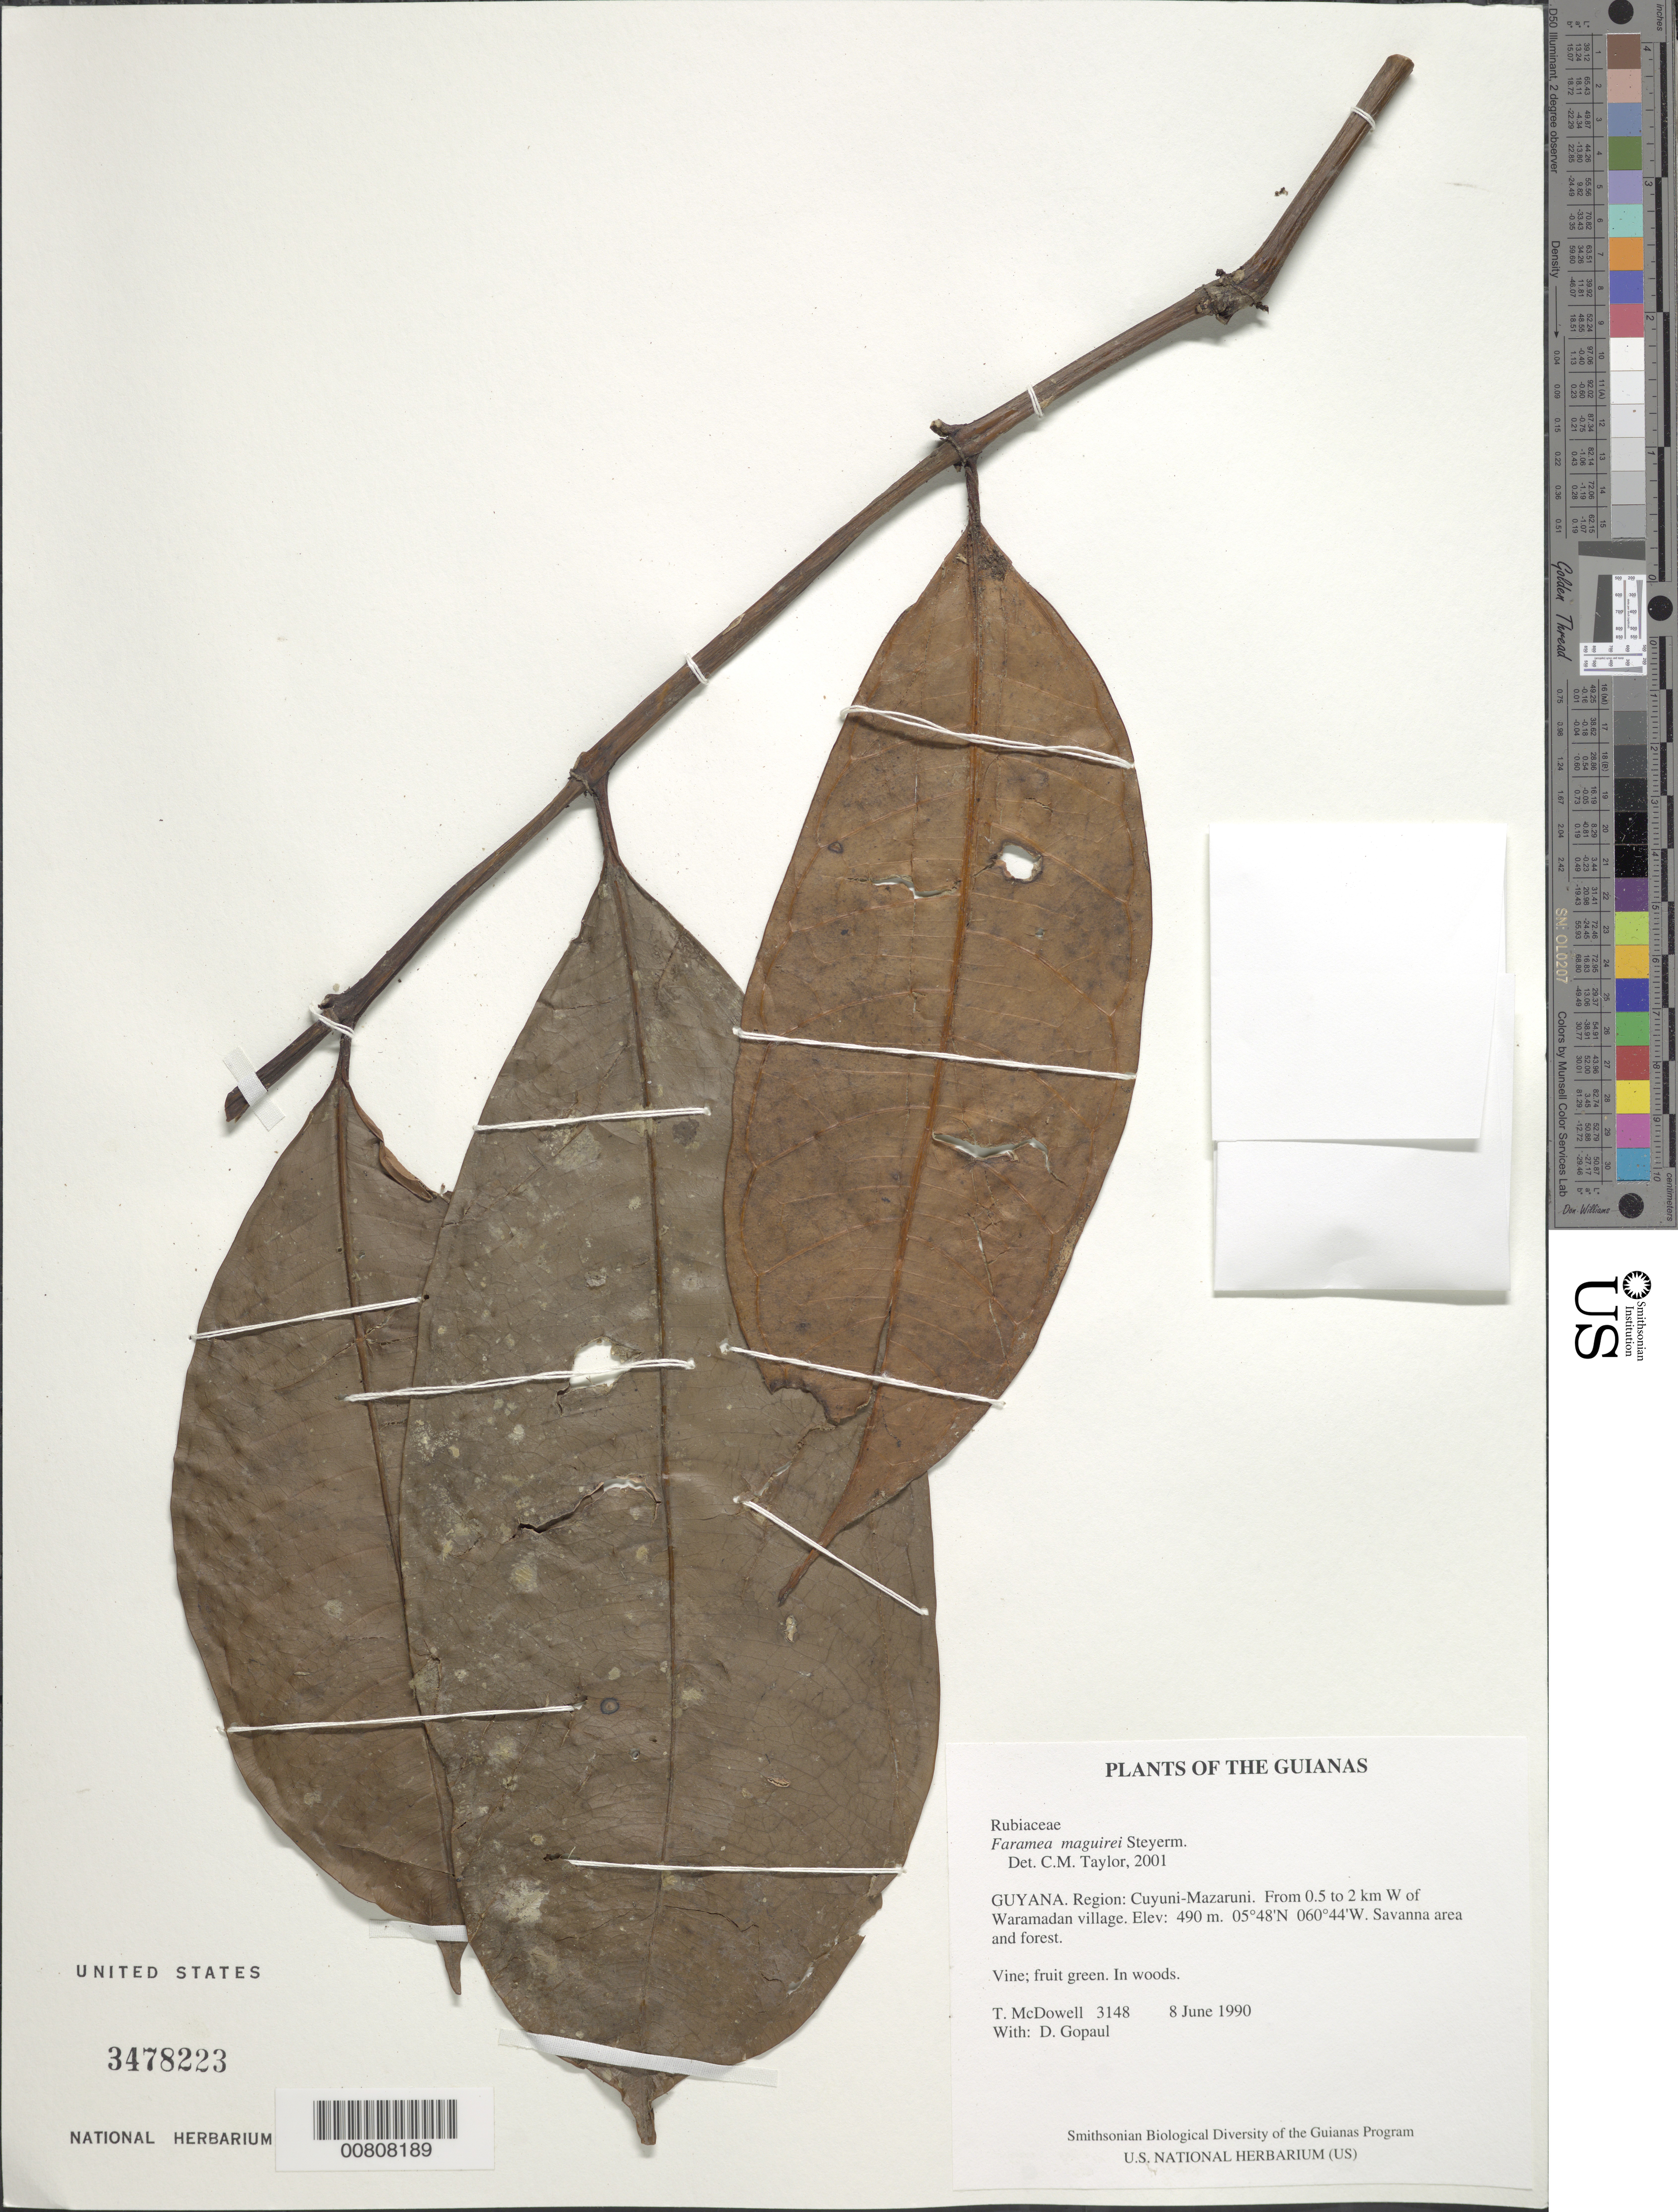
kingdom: Plantae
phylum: Tracheophyta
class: Magnoliopsida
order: Gentianales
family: Rubiaceae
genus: Faramea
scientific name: Faramea maguirei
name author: Steyerm.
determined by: Taylor, Charlotte M.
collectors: T. McDowell & D. Gopaul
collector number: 3148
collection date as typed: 8 June 1990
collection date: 1990-06-08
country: Guyana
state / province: Cuyuni-Mazaruni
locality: From 0.5 to 2 km W of Waramadan village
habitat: Savanna area and forest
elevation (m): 490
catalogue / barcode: US 3478223